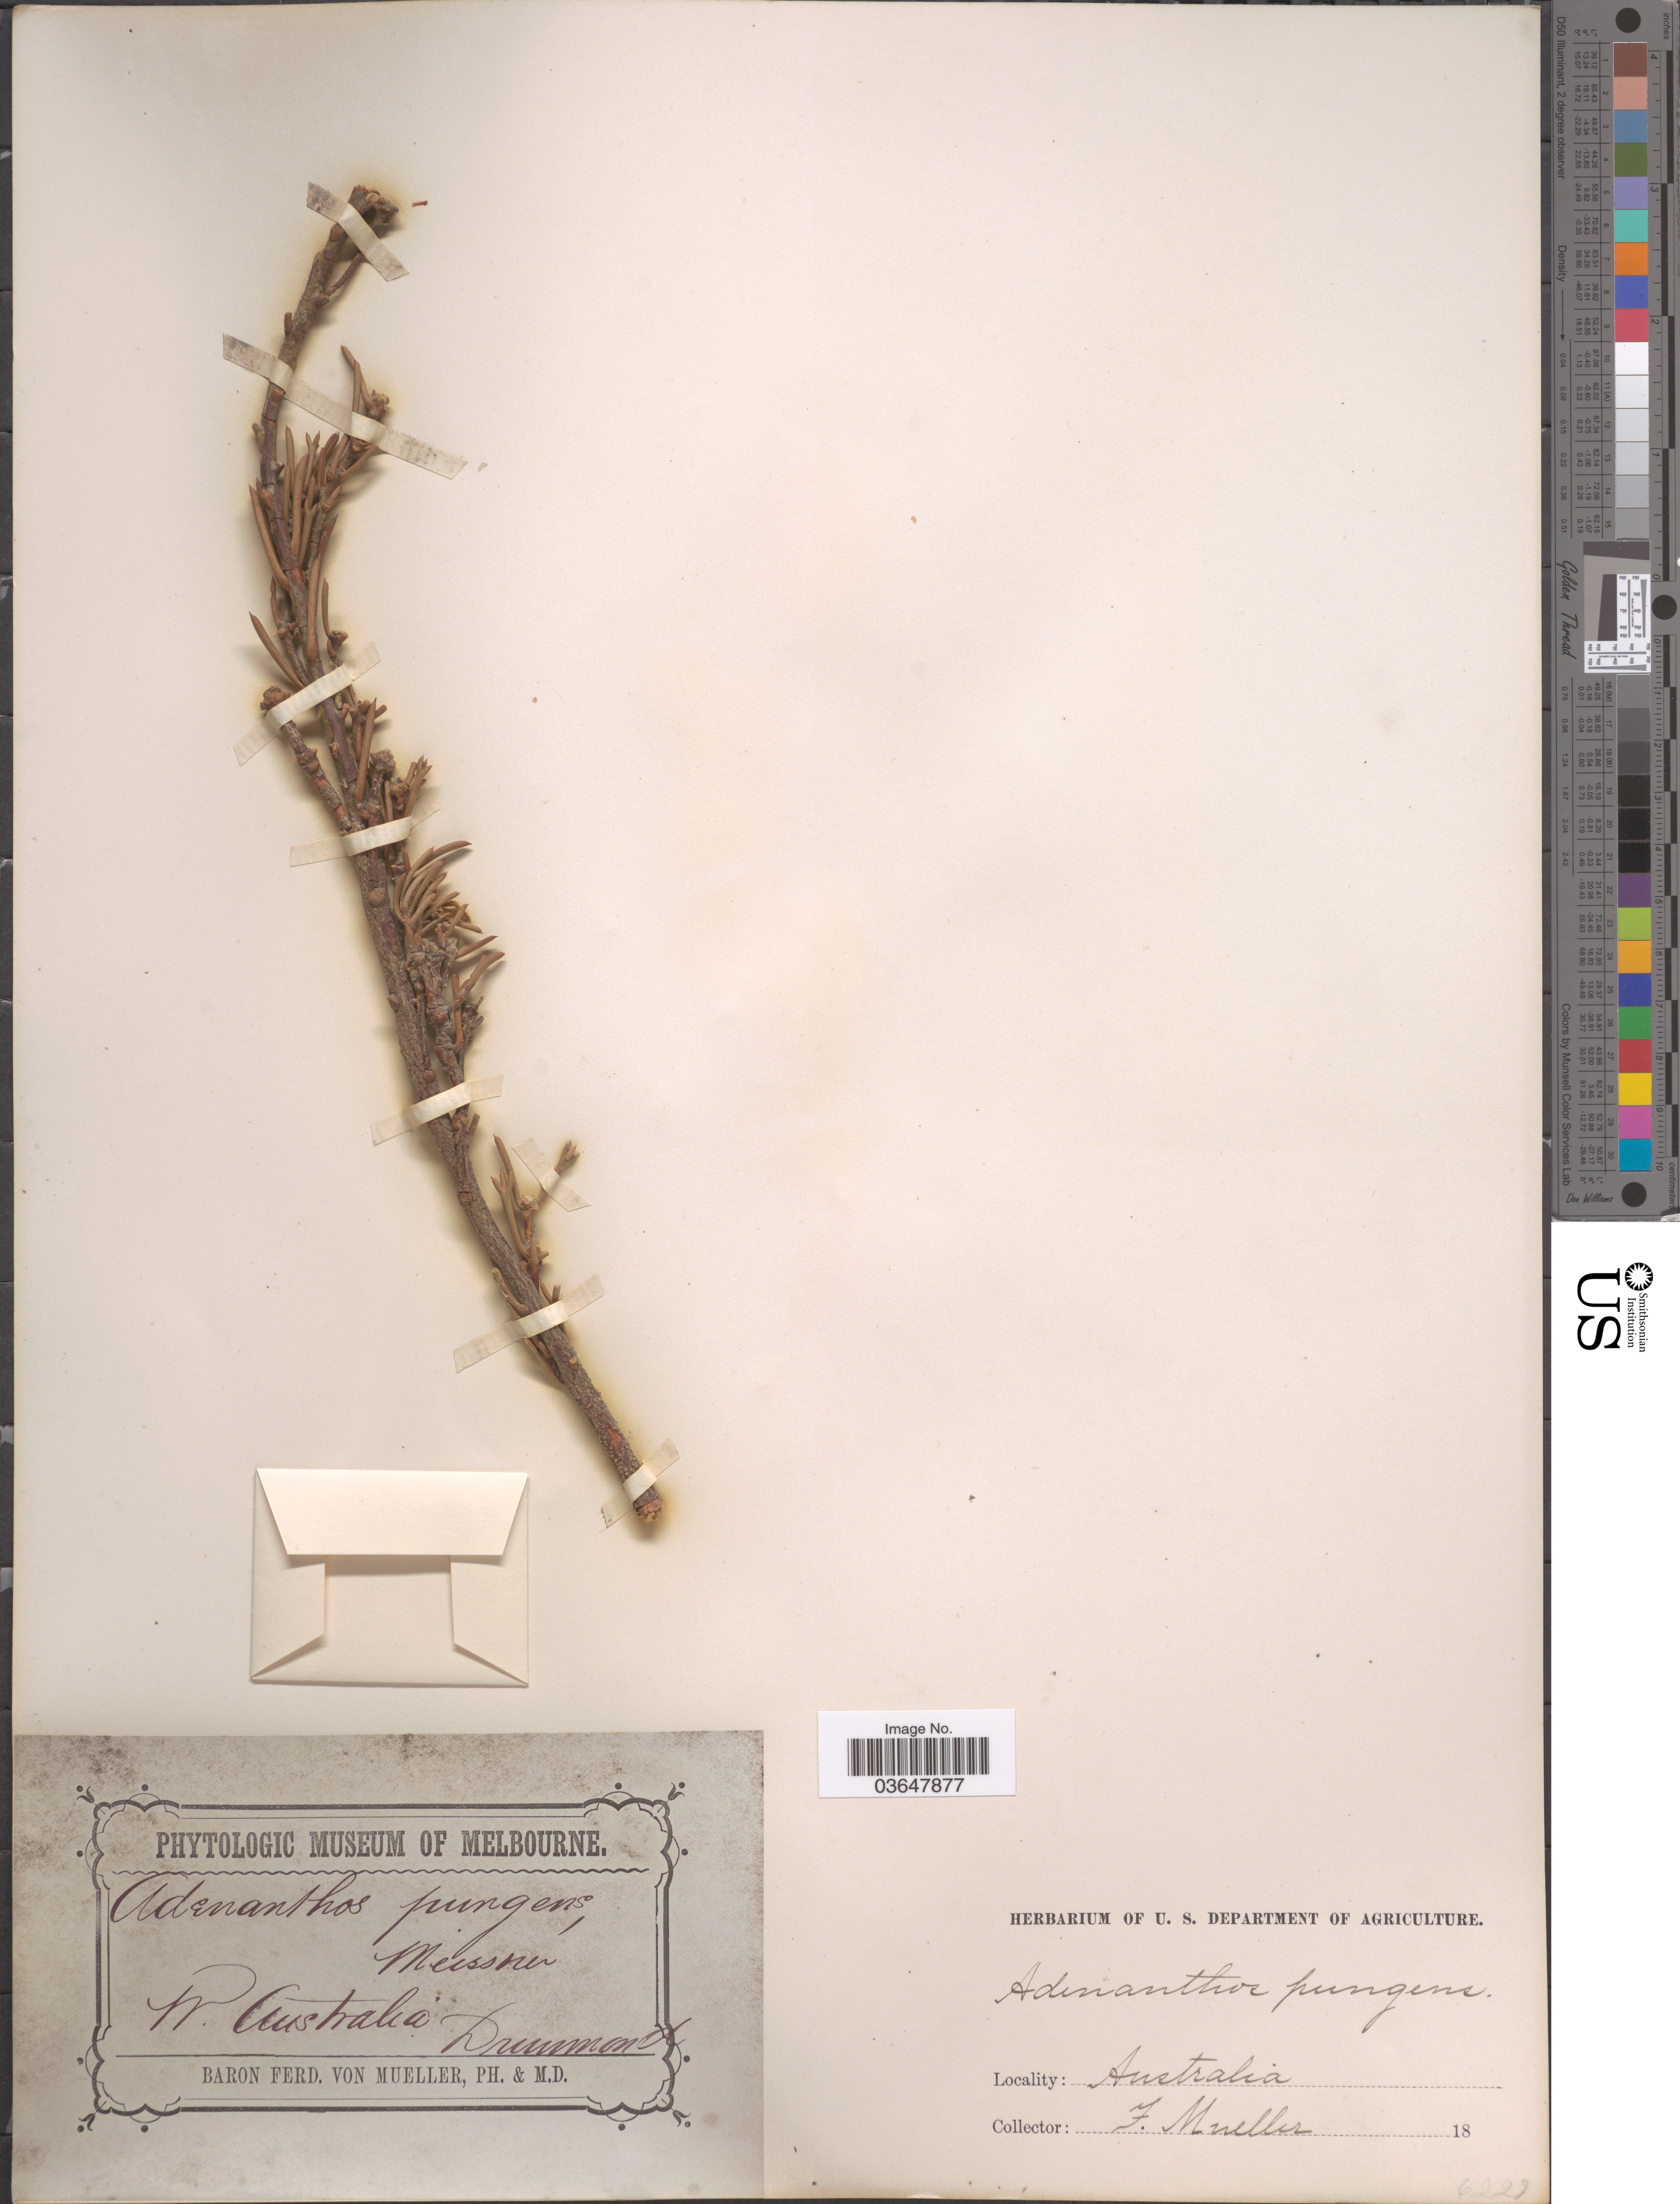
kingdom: Plantae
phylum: Tracheophyta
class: Magnoliopsida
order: Proteales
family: Proteaceae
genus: Adenanthos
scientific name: Adenanthos pungens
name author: Meisn.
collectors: F. Mueller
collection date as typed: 18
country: Australia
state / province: Western Australia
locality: W. Australia. Drummond.